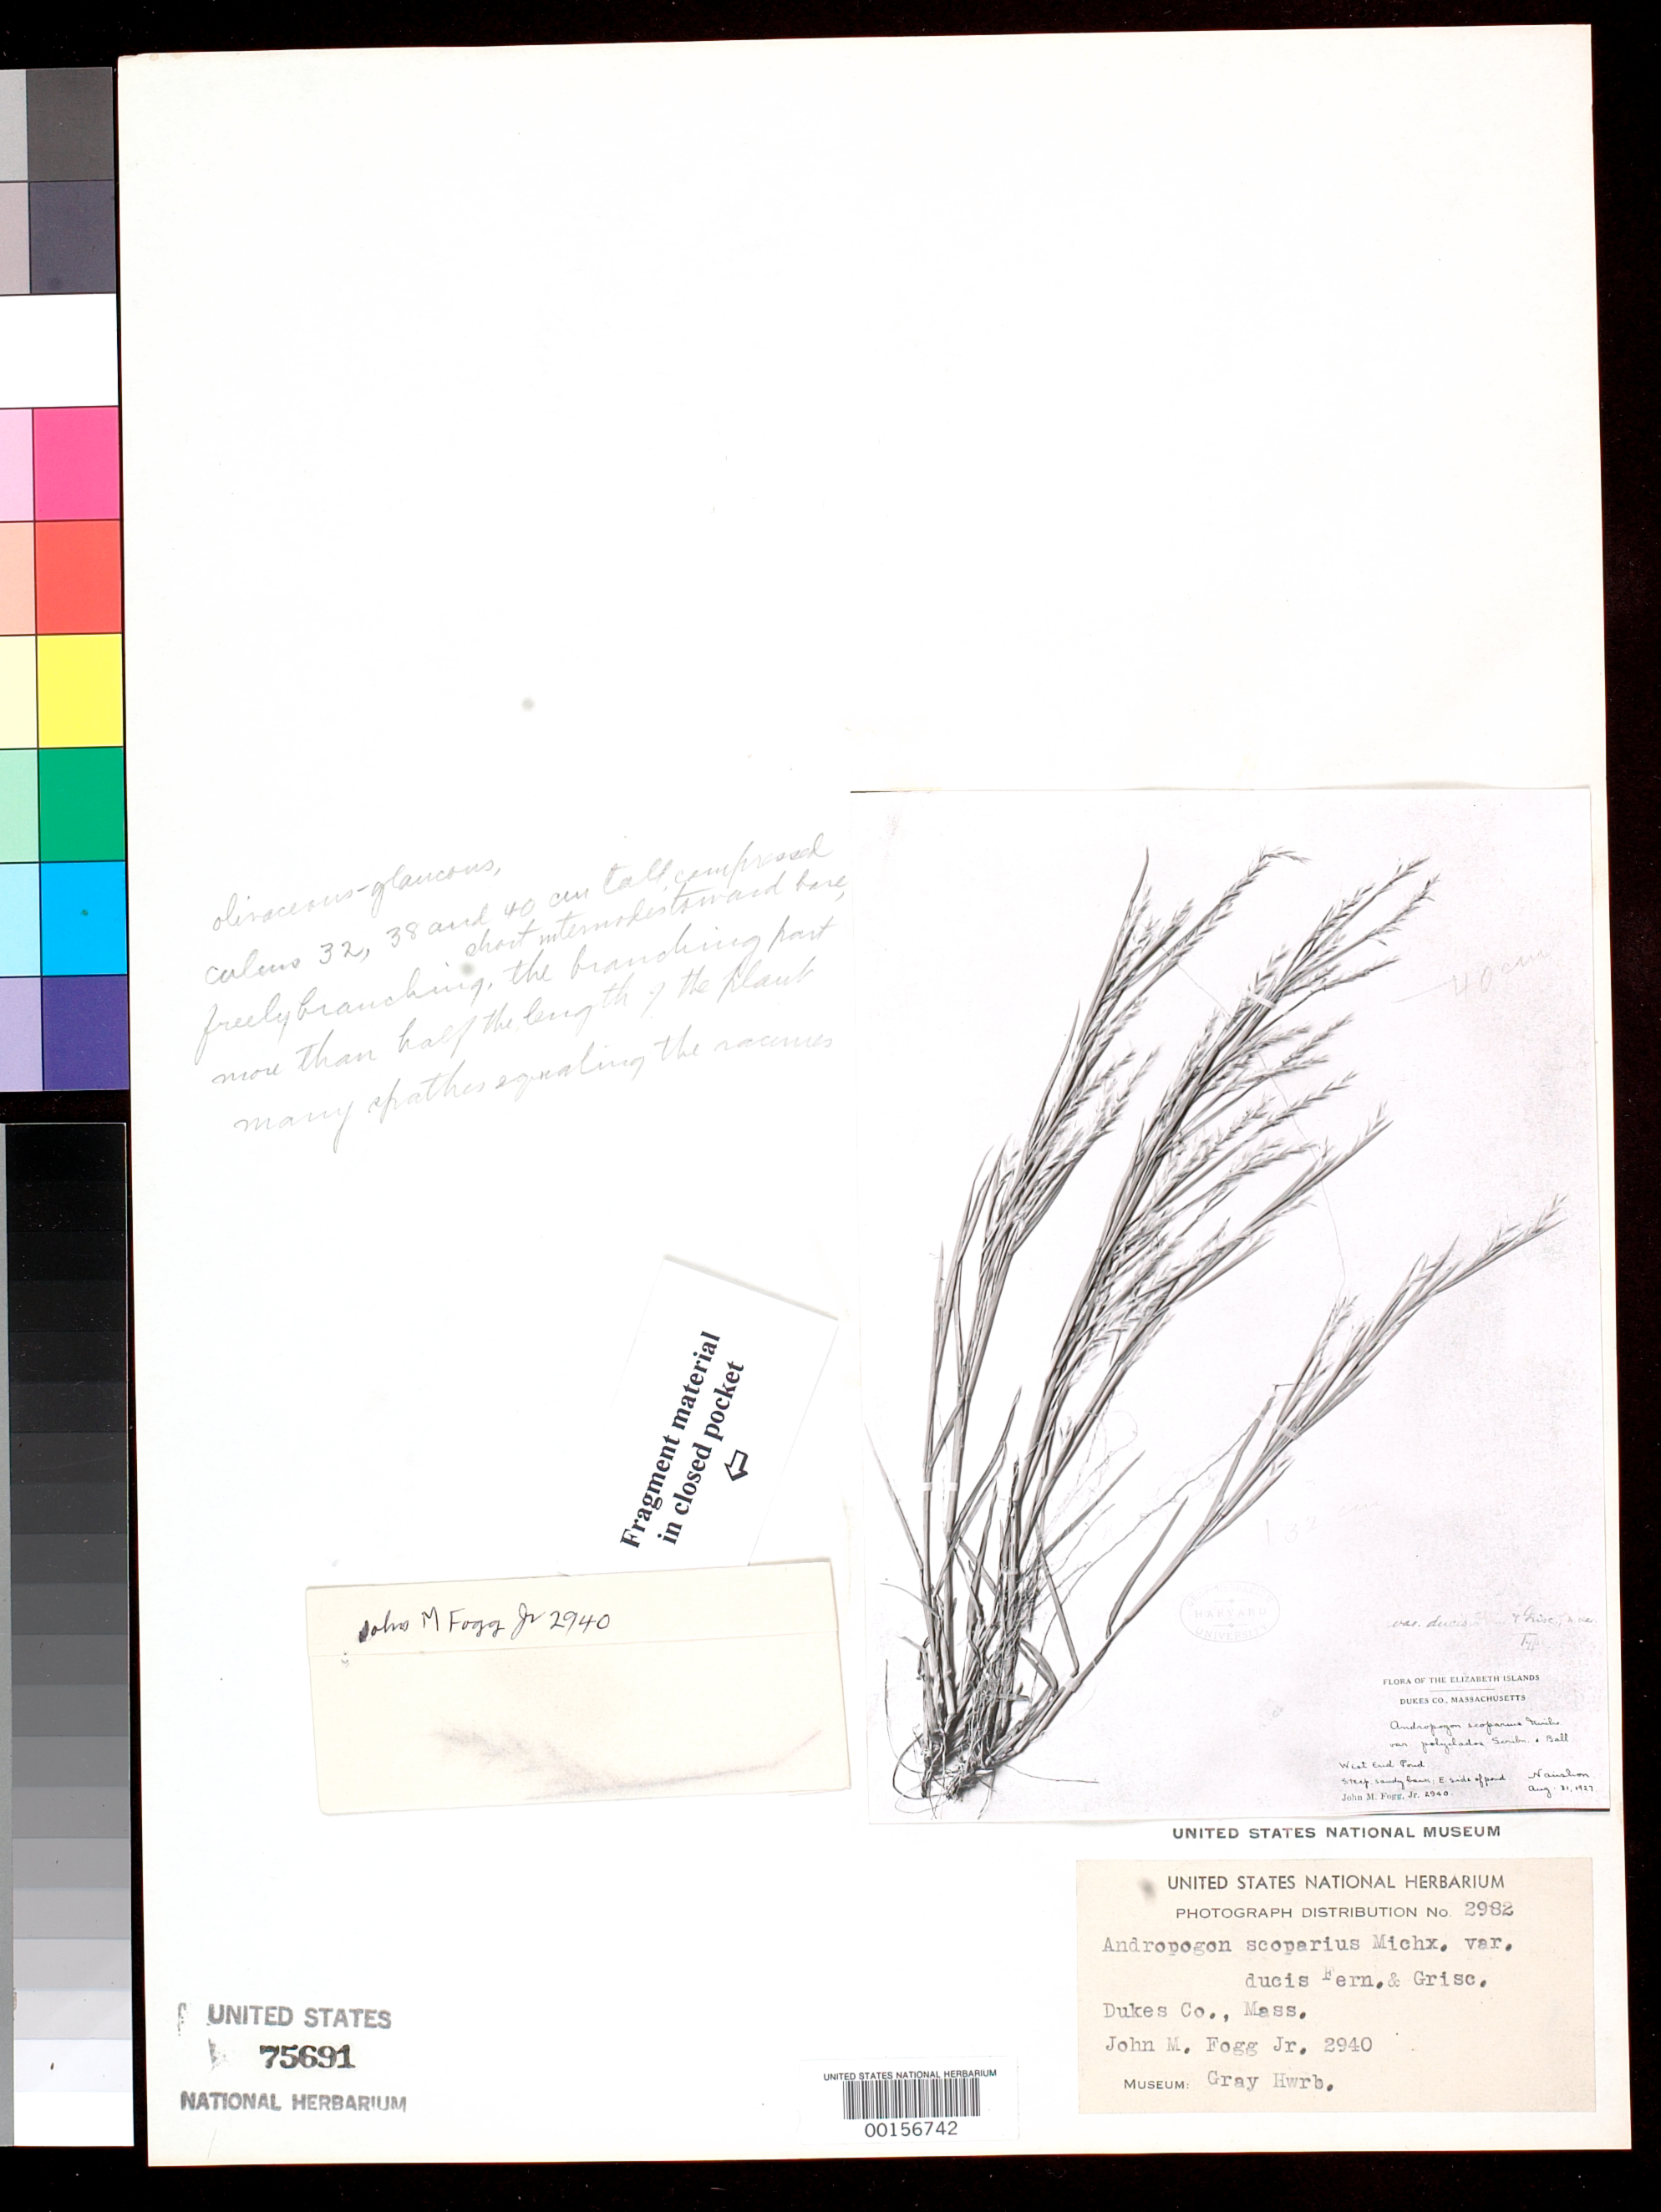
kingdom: Plantae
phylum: Tracheophyta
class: Liliopsida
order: Poales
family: Poaceae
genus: Andropogon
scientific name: Andropogon scoparius var. ducis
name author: Fernald & Griscom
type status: Type Fragment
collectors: J. Fogg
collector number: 2940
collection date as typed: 1927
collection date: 1927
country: United States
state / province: Massachusetts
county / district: Dukes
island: Elizabeth Is.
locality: Naushon, E side of west end pond, steep sandy bank.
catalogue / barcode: US 75691